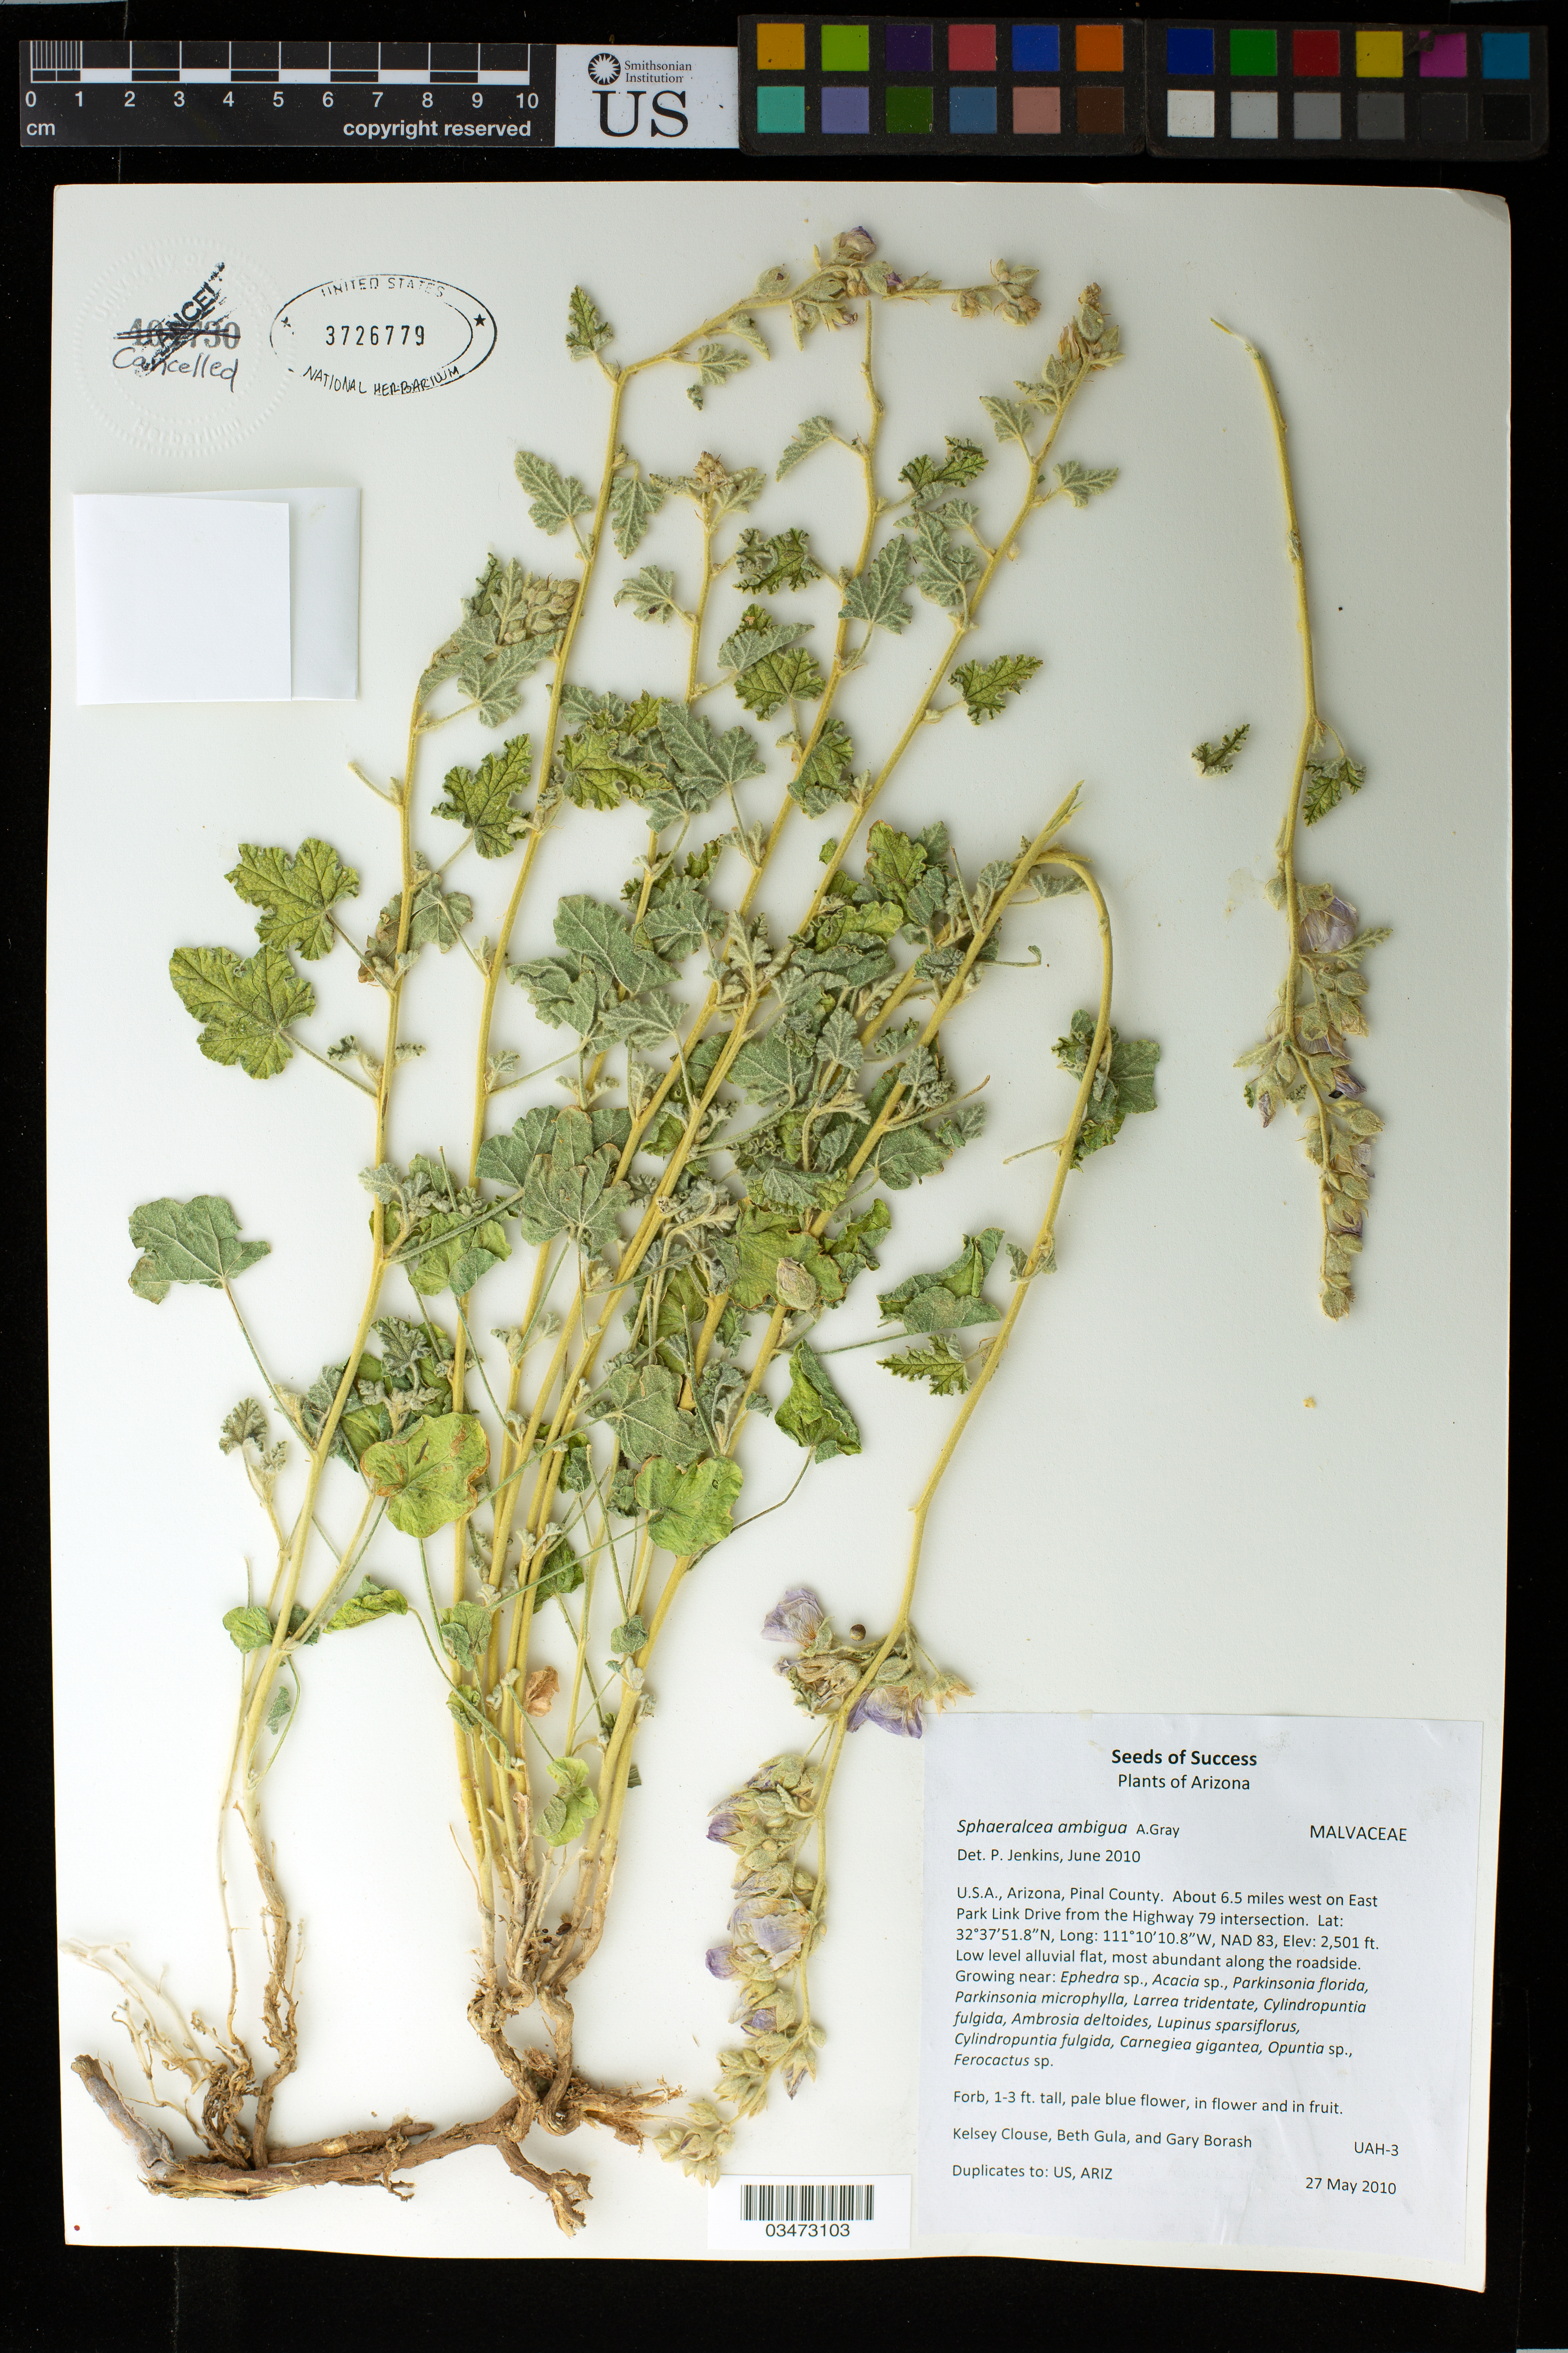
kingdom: Plantae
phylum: Tracheophyta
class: Magnoliopsida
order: Malvales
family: Malvaceae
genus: Sphaeralcea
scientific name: Sphaeralcea ambigua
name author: A. Gray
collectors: K. Clouse, B. Gula & G. Borash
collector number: UAH-3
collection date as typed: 27 May 2010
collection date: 2010-05-27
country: United States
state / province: Arizona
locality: Pima County. About 6.5 miles west on East Park Link Drive from the Highway 79 intersection.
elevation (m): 762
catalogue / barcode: US 3726779